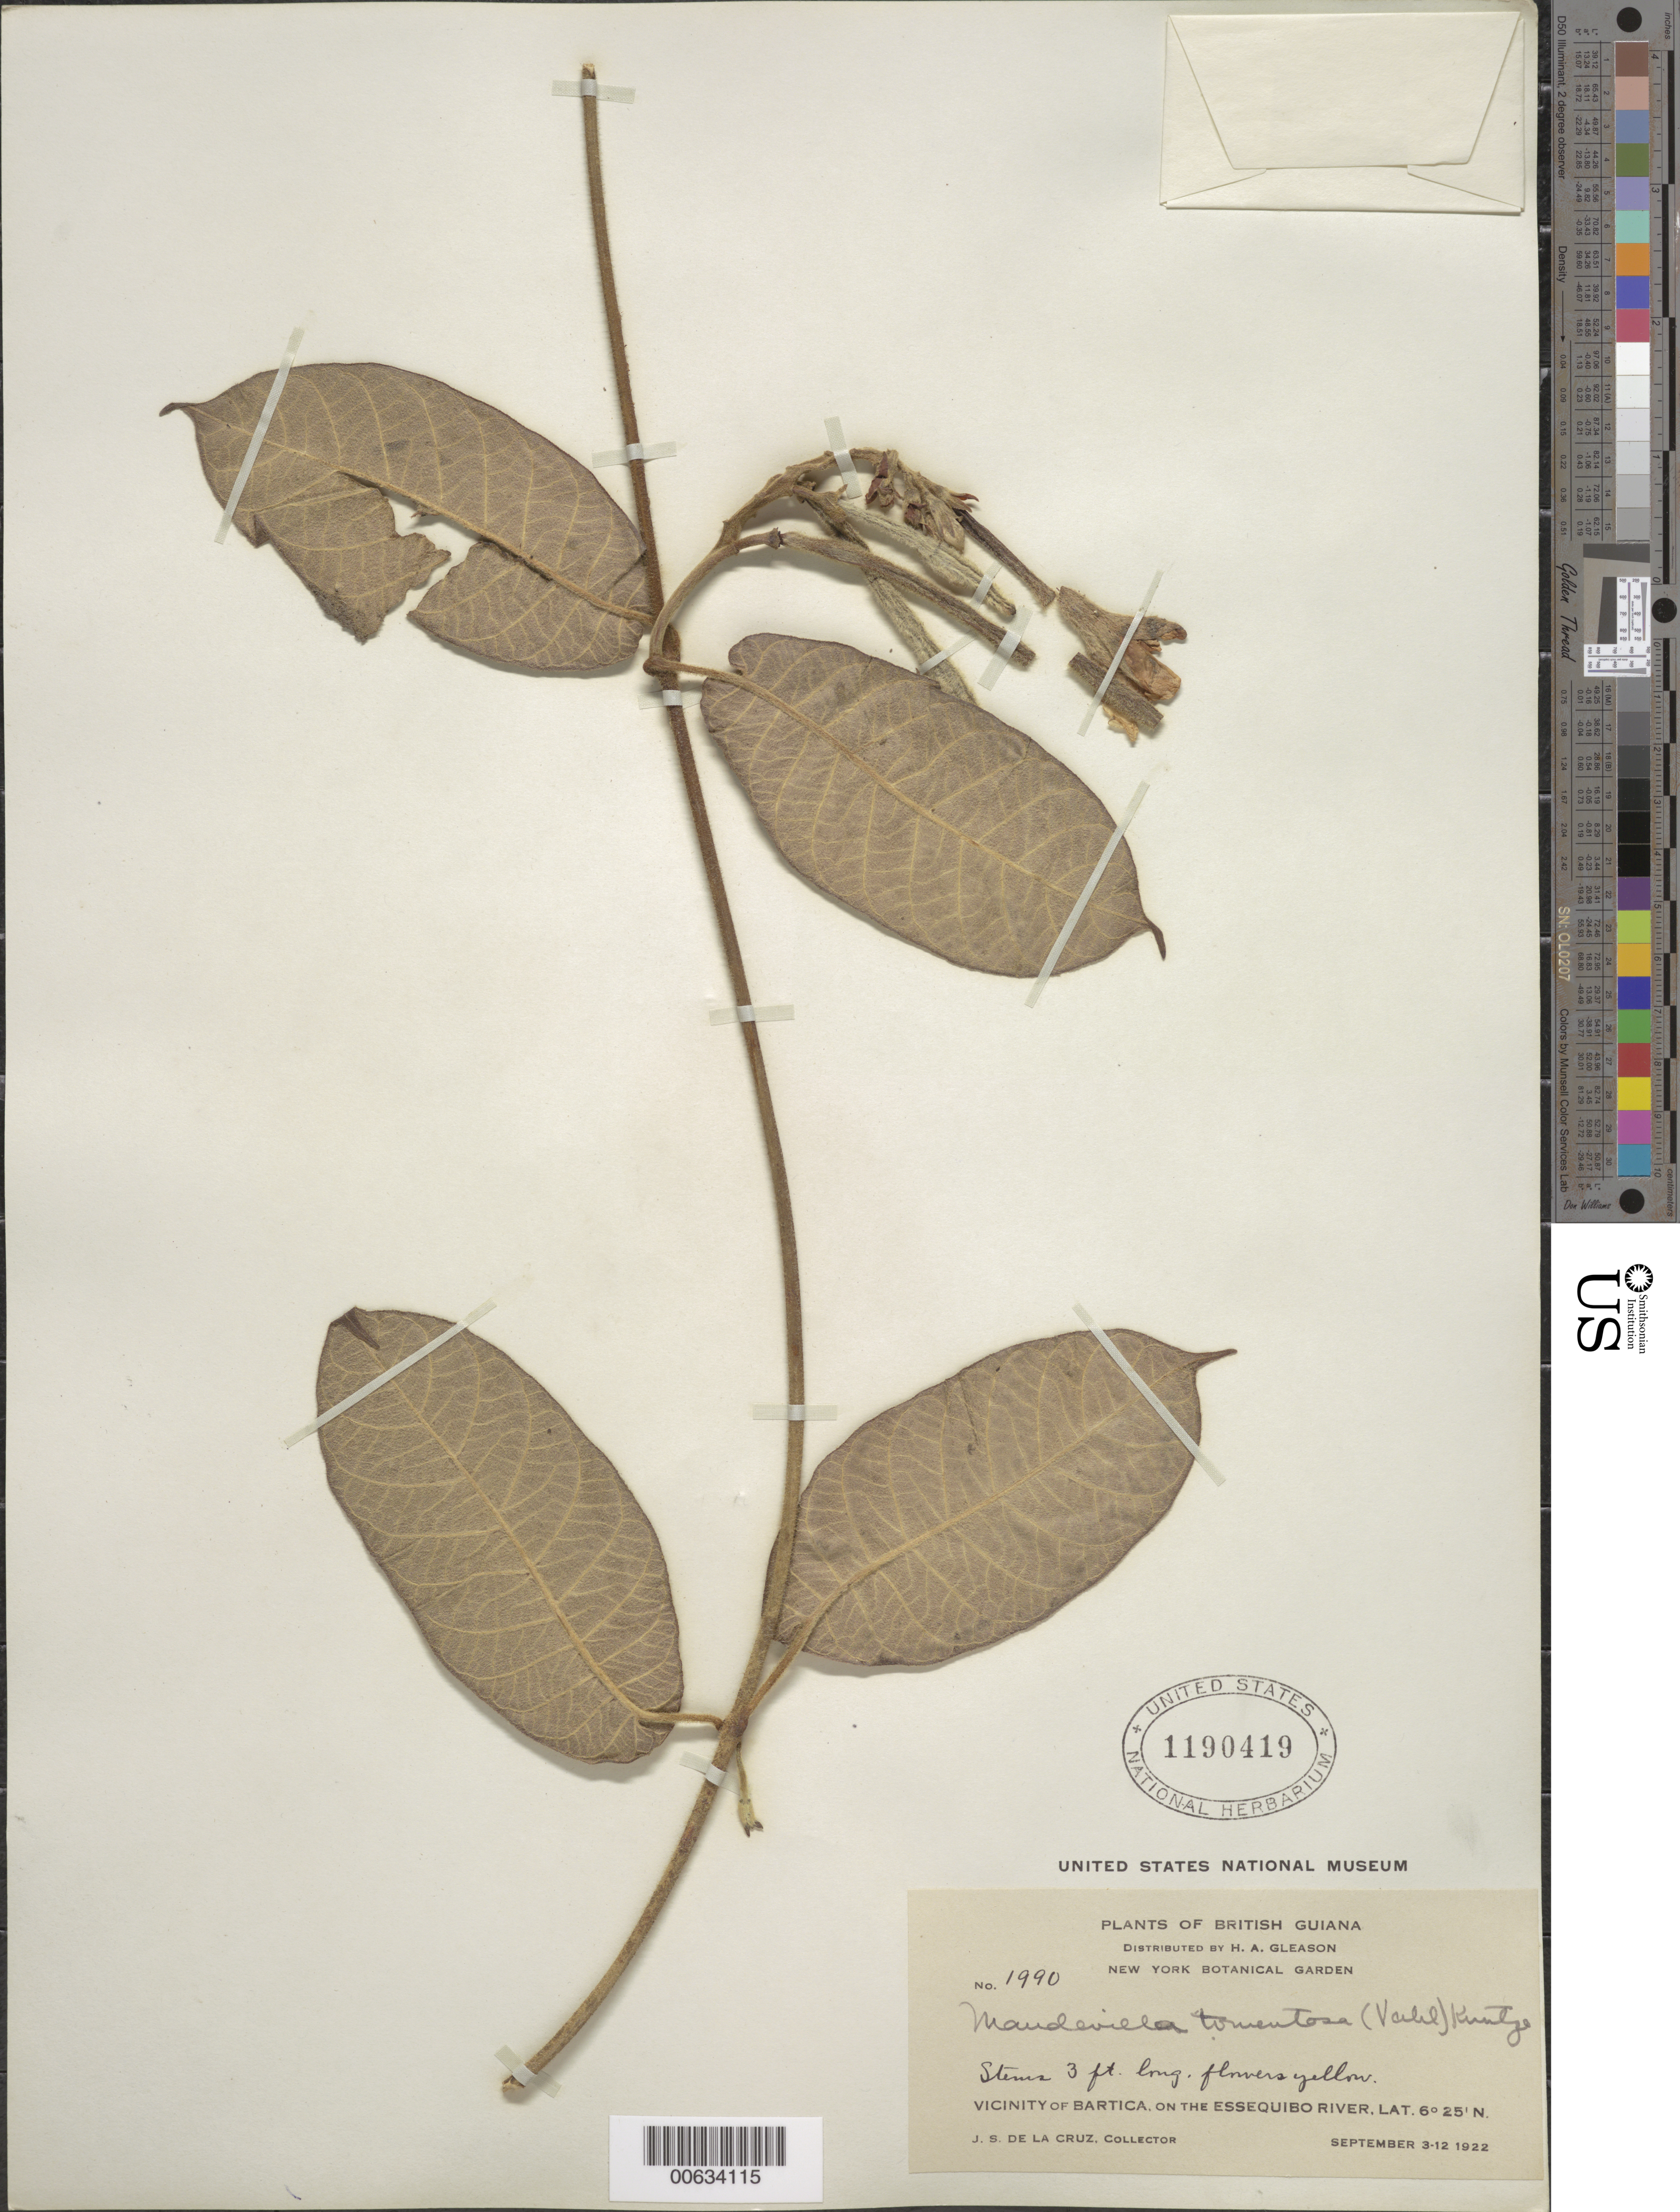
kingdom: Plantae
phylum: Tracheophyta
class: Magnoliopsida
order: Gentianales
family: Apocynaceae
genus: Mandevilla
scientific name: Mandevilla hirsuta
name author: (Rich.) K. Schum.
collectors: J. S. de la Cruz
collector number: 1990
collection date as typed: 3-Sep-22 to 12-Sep-22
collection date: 1922-09-03/1922-09-12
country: Guyana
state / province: Cuyuni-Mazaruni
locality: Bartica, vic., on the Essequibo River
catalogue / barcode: US 1190419